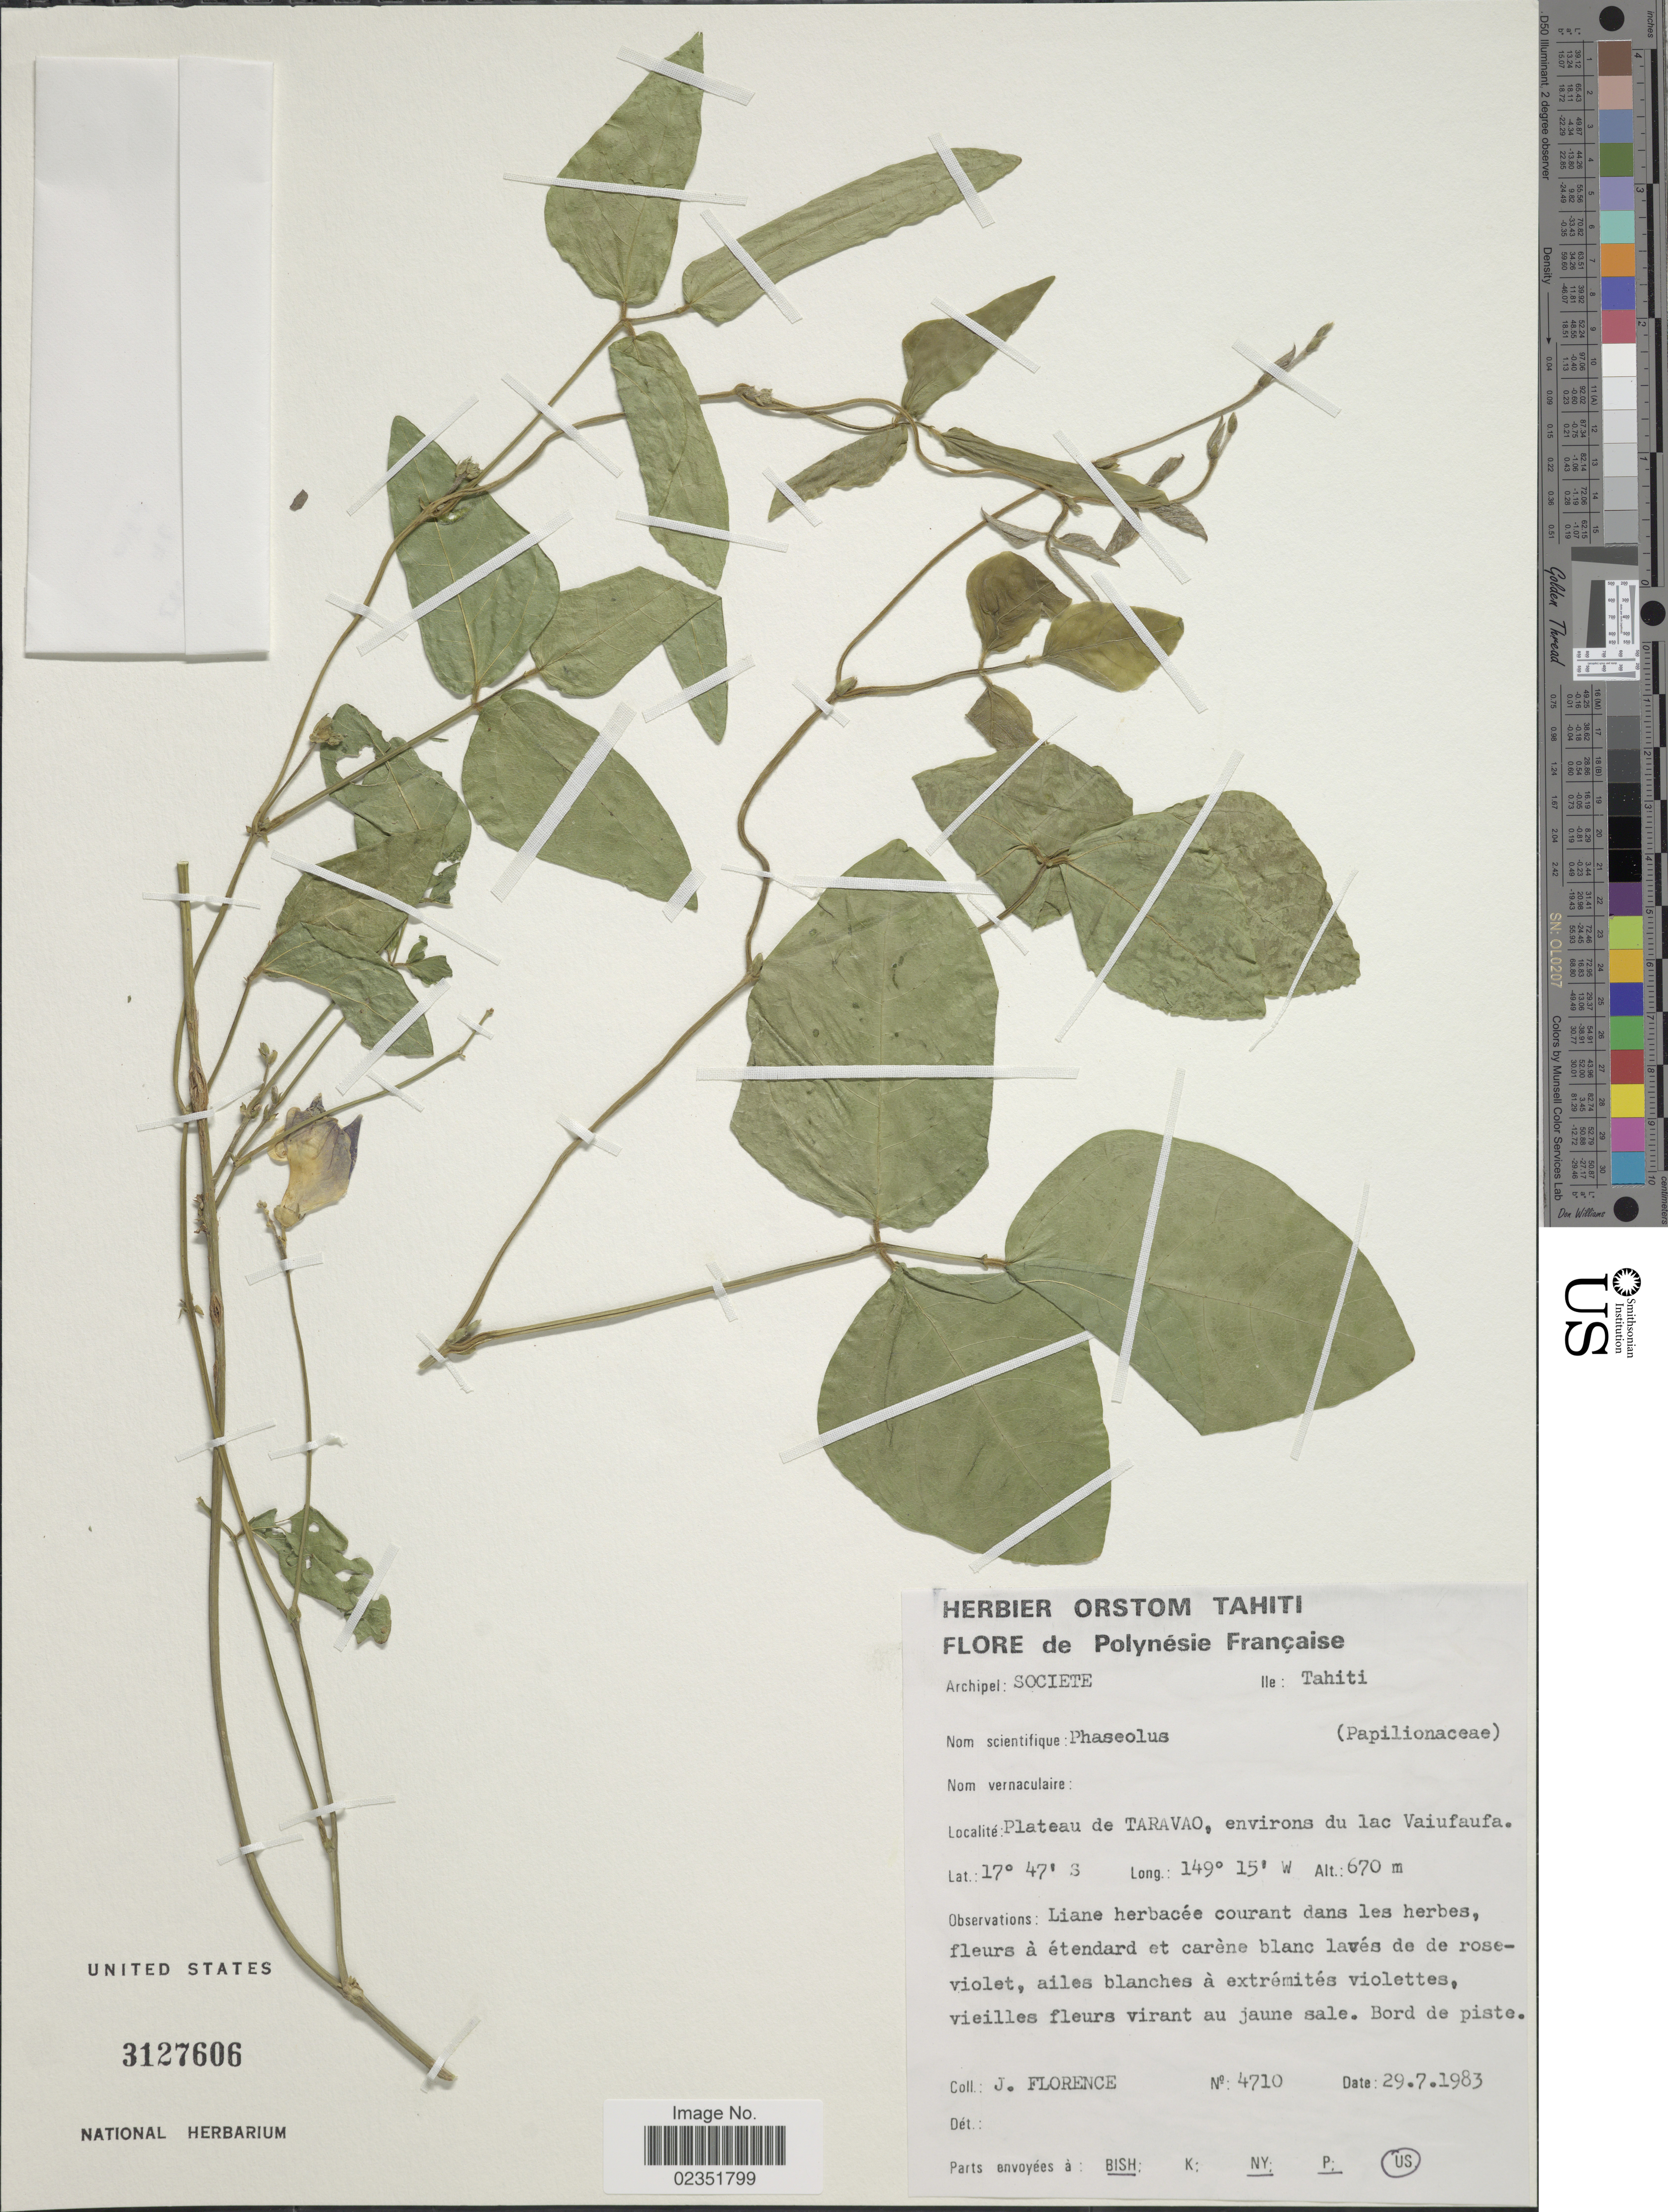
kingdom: Plantae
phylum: Tracheophyta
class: Magnoliopsida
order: Fabales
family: Fabaceae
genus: Phaseolus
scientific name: Phaseolus sp.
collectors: J. Florence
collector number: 4710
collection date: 1983-07-29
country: French Polynesia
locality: Archipel: Societe, Ile: Tahiti, Plateau de Taravao, environs du lac Vaiufaufa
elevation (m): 670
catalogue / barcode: US 3127606